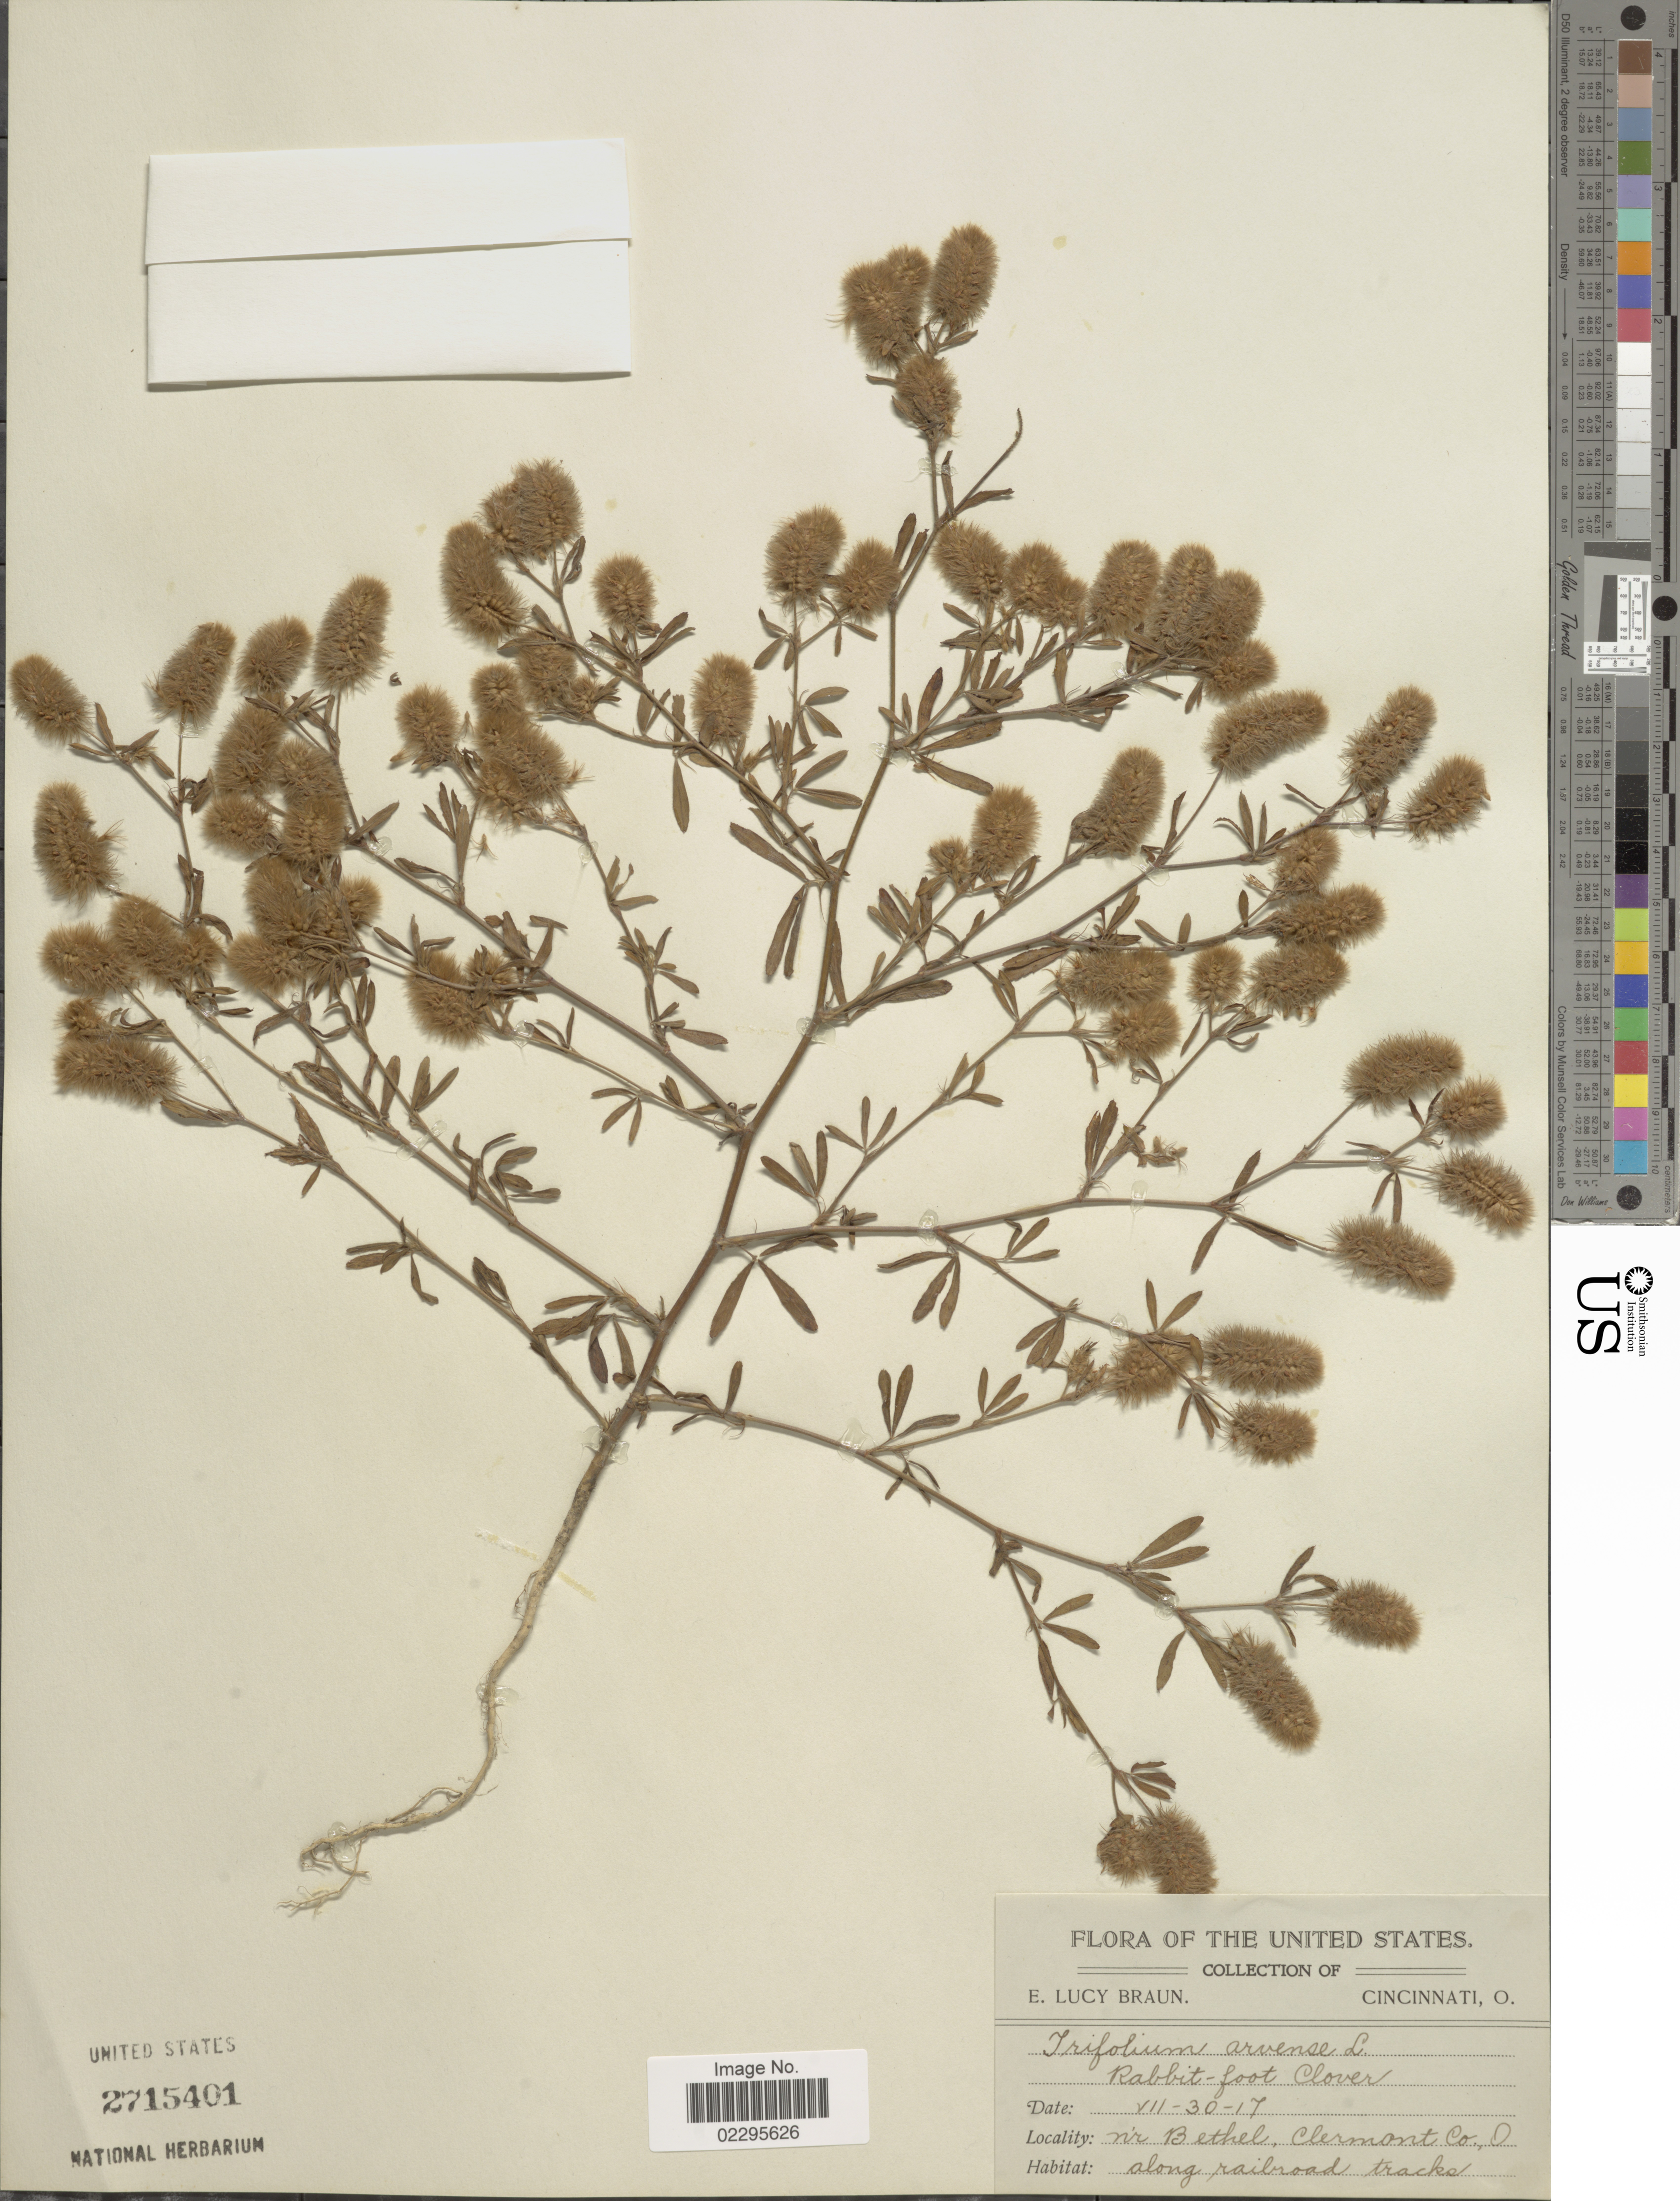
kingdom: Plantae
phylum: Tracheophyta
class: Magnoliopsida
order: Fabales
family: Fabaceae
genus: Trifolium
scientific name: Trifolium arvense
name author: L.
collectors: E. L. Braun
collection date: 1917-07-30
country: United States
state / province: Ohio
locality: Nr Bethel, Clermont Co., O., along railroad racks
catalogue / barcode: US 2715401